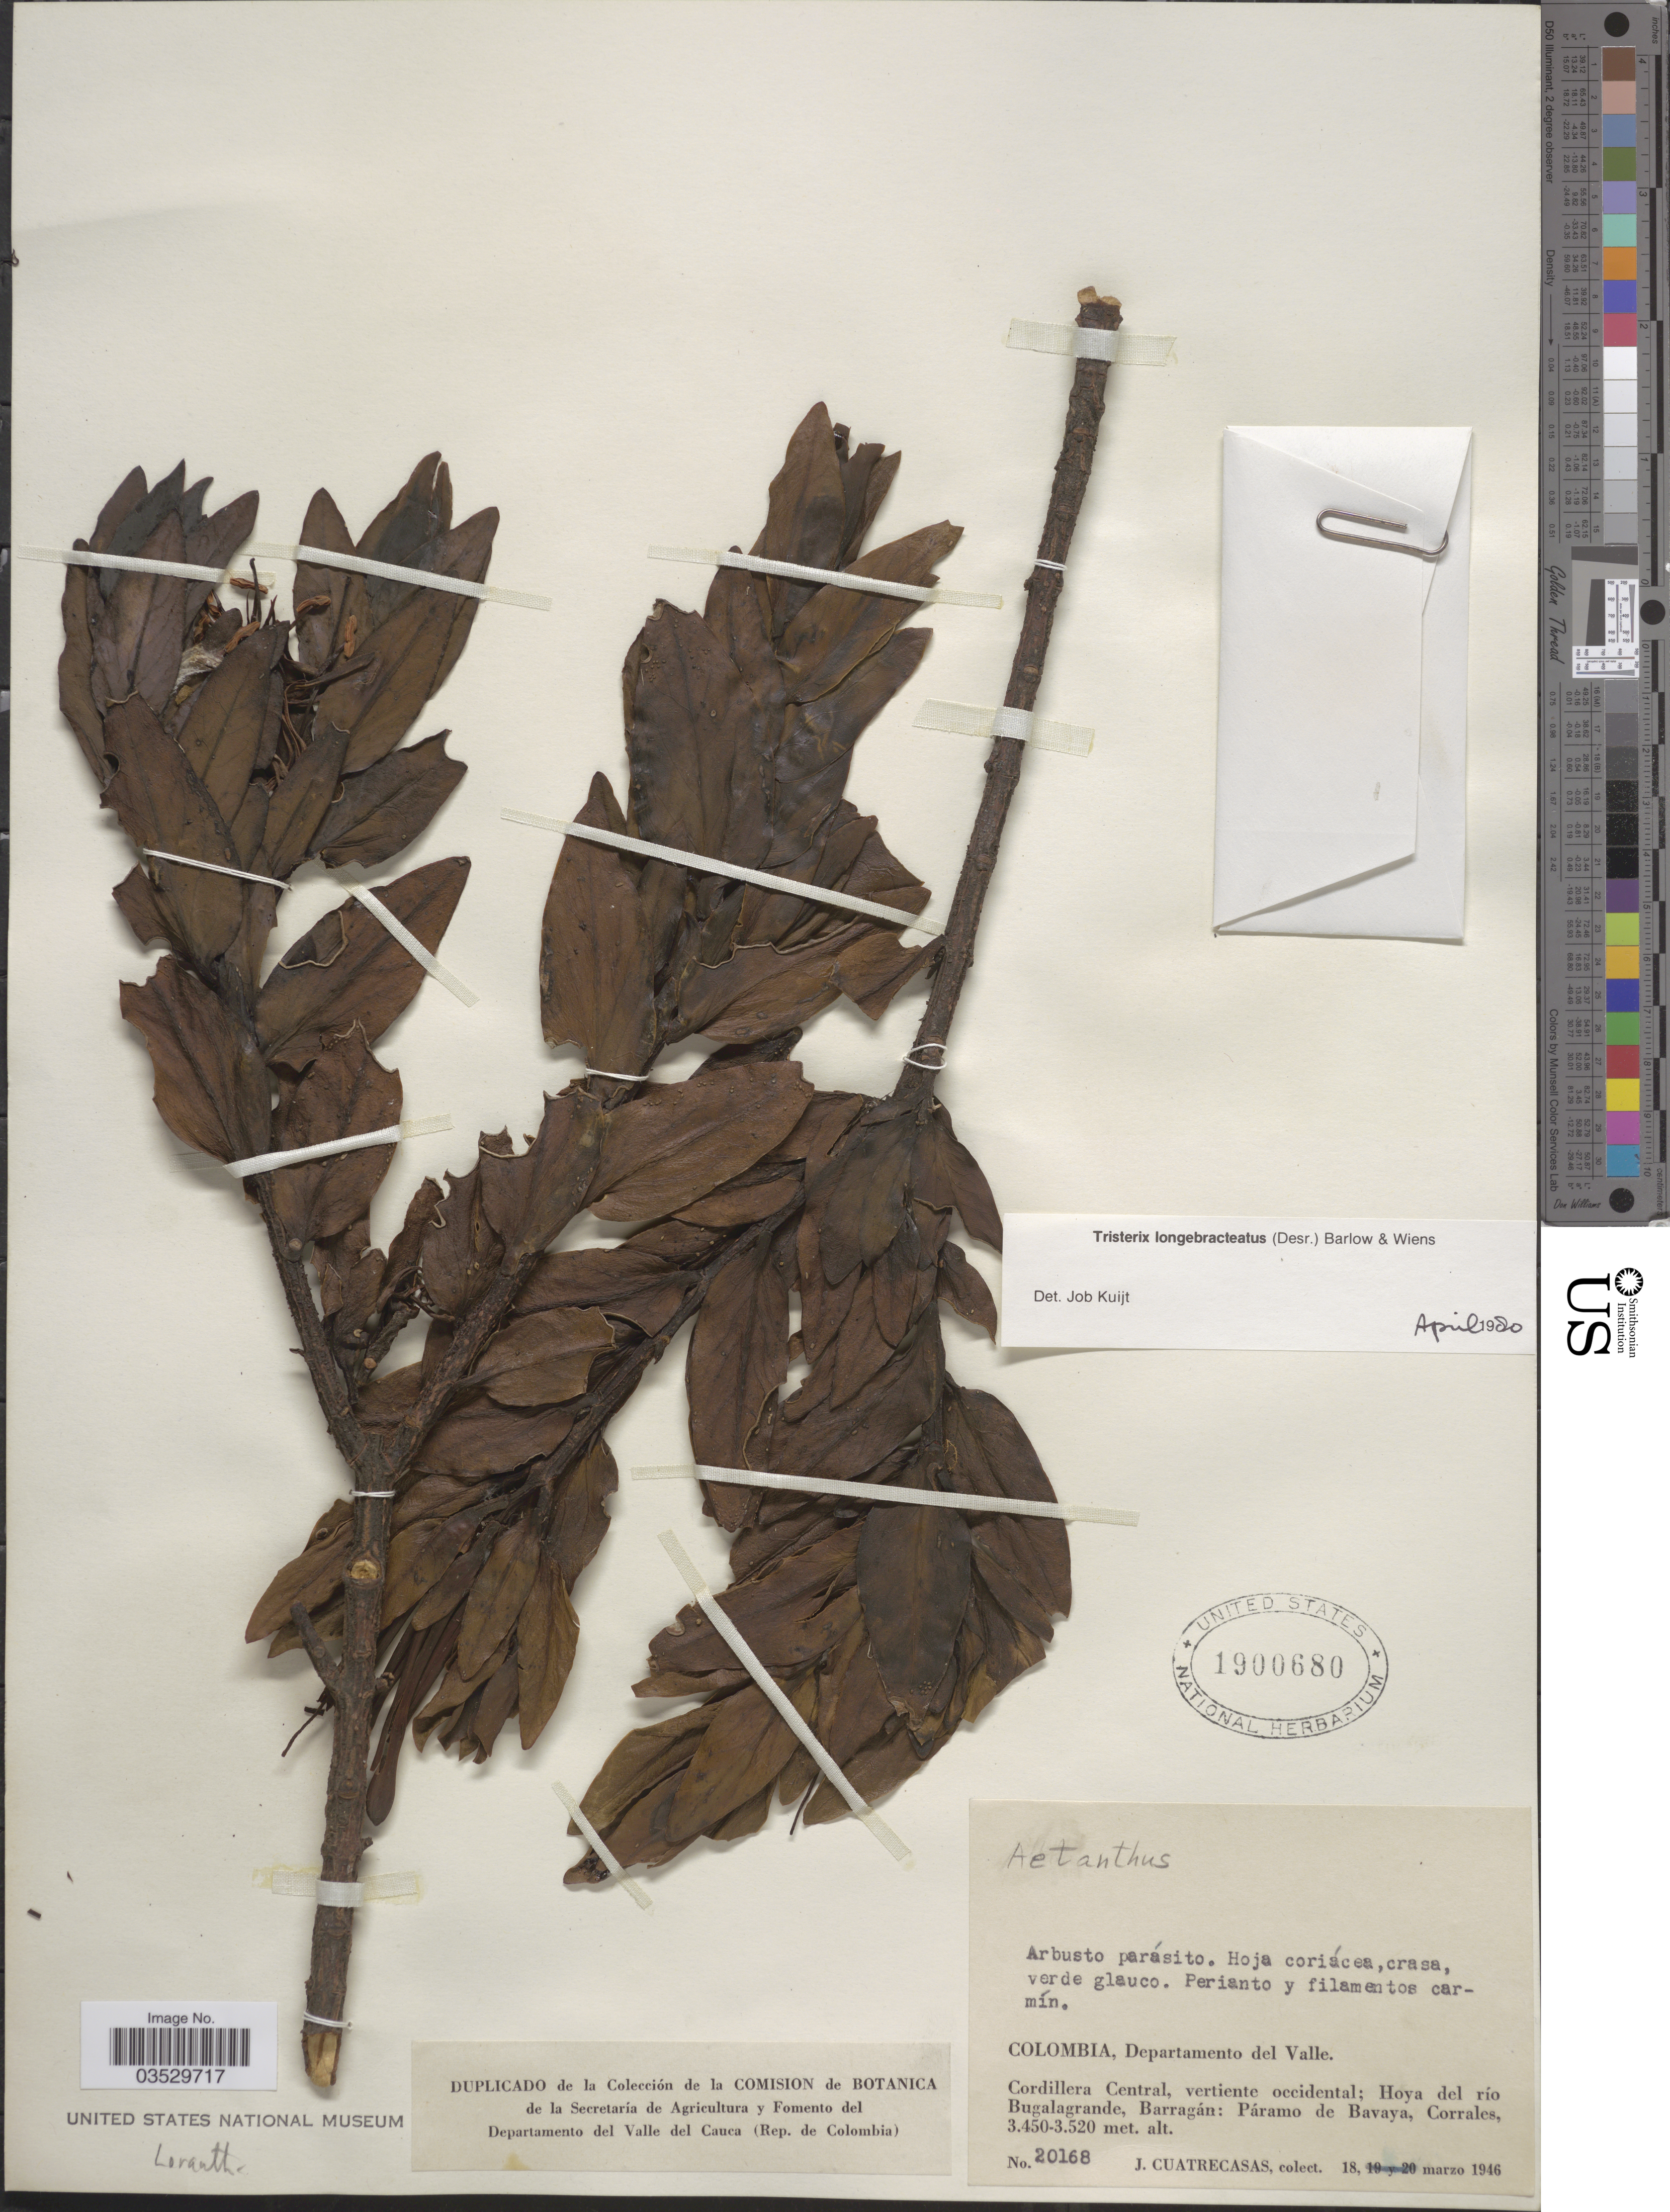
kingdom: Plantae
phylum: Tracheophyta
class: Magnoliopsida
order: Santalales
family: Loranthaceae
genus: Tristerix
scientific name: Tristerix longebracteatus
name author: (Desr.) Bart. & Wiens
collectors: J. Cuatrecasas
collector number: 20168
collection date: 1946-03-18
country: Colombia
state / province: Valle del Cauca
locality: Departamento del Valle. Cordillera Central, vertiente occidental: Hoya del río Bugalagrande, Barragán: Páramo de Bavaya, Corrales.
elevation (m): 3450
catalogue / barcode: US 1900680